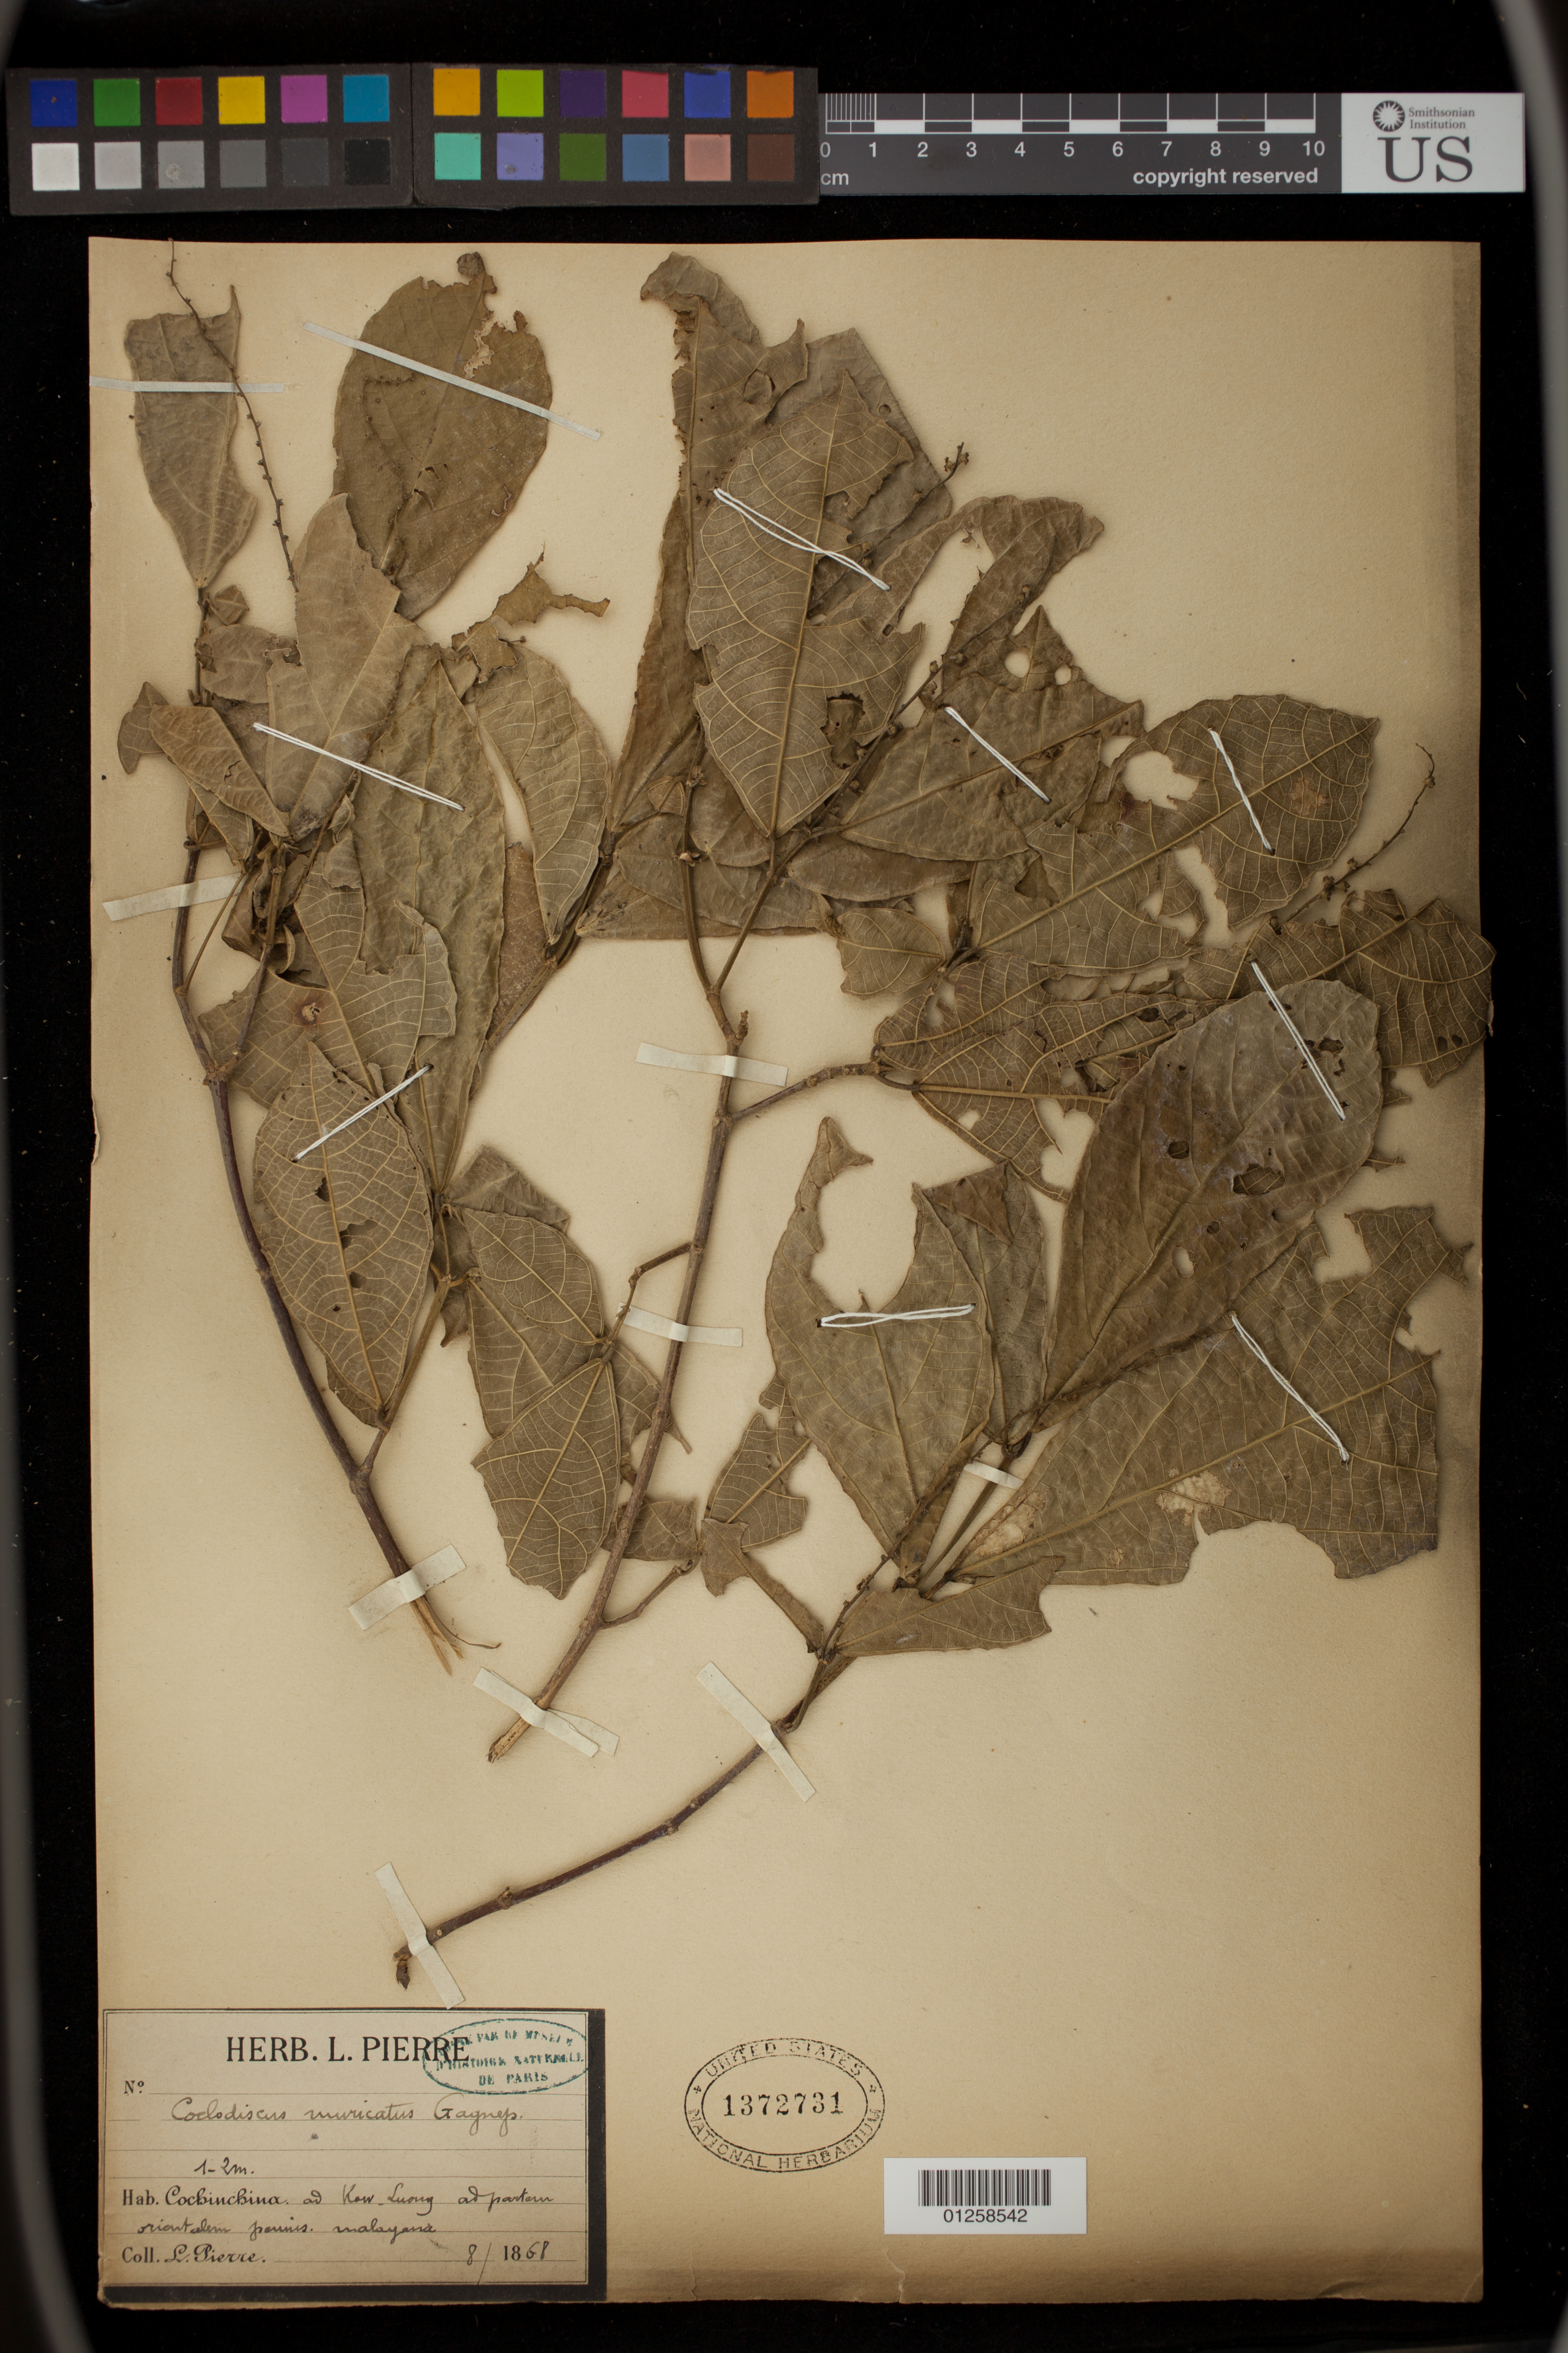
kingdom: Plantae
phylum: Tracheophyta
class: Magnoliopsida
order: Malpighiales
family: Phyllanthaceae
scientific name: Coelodiscus muricatus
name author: (Wight) Gagnep.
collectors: L. Pierre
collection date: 1868-08-01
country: Vietnam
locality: Cochinchina. Kow Luong.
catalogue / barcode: US 1372731